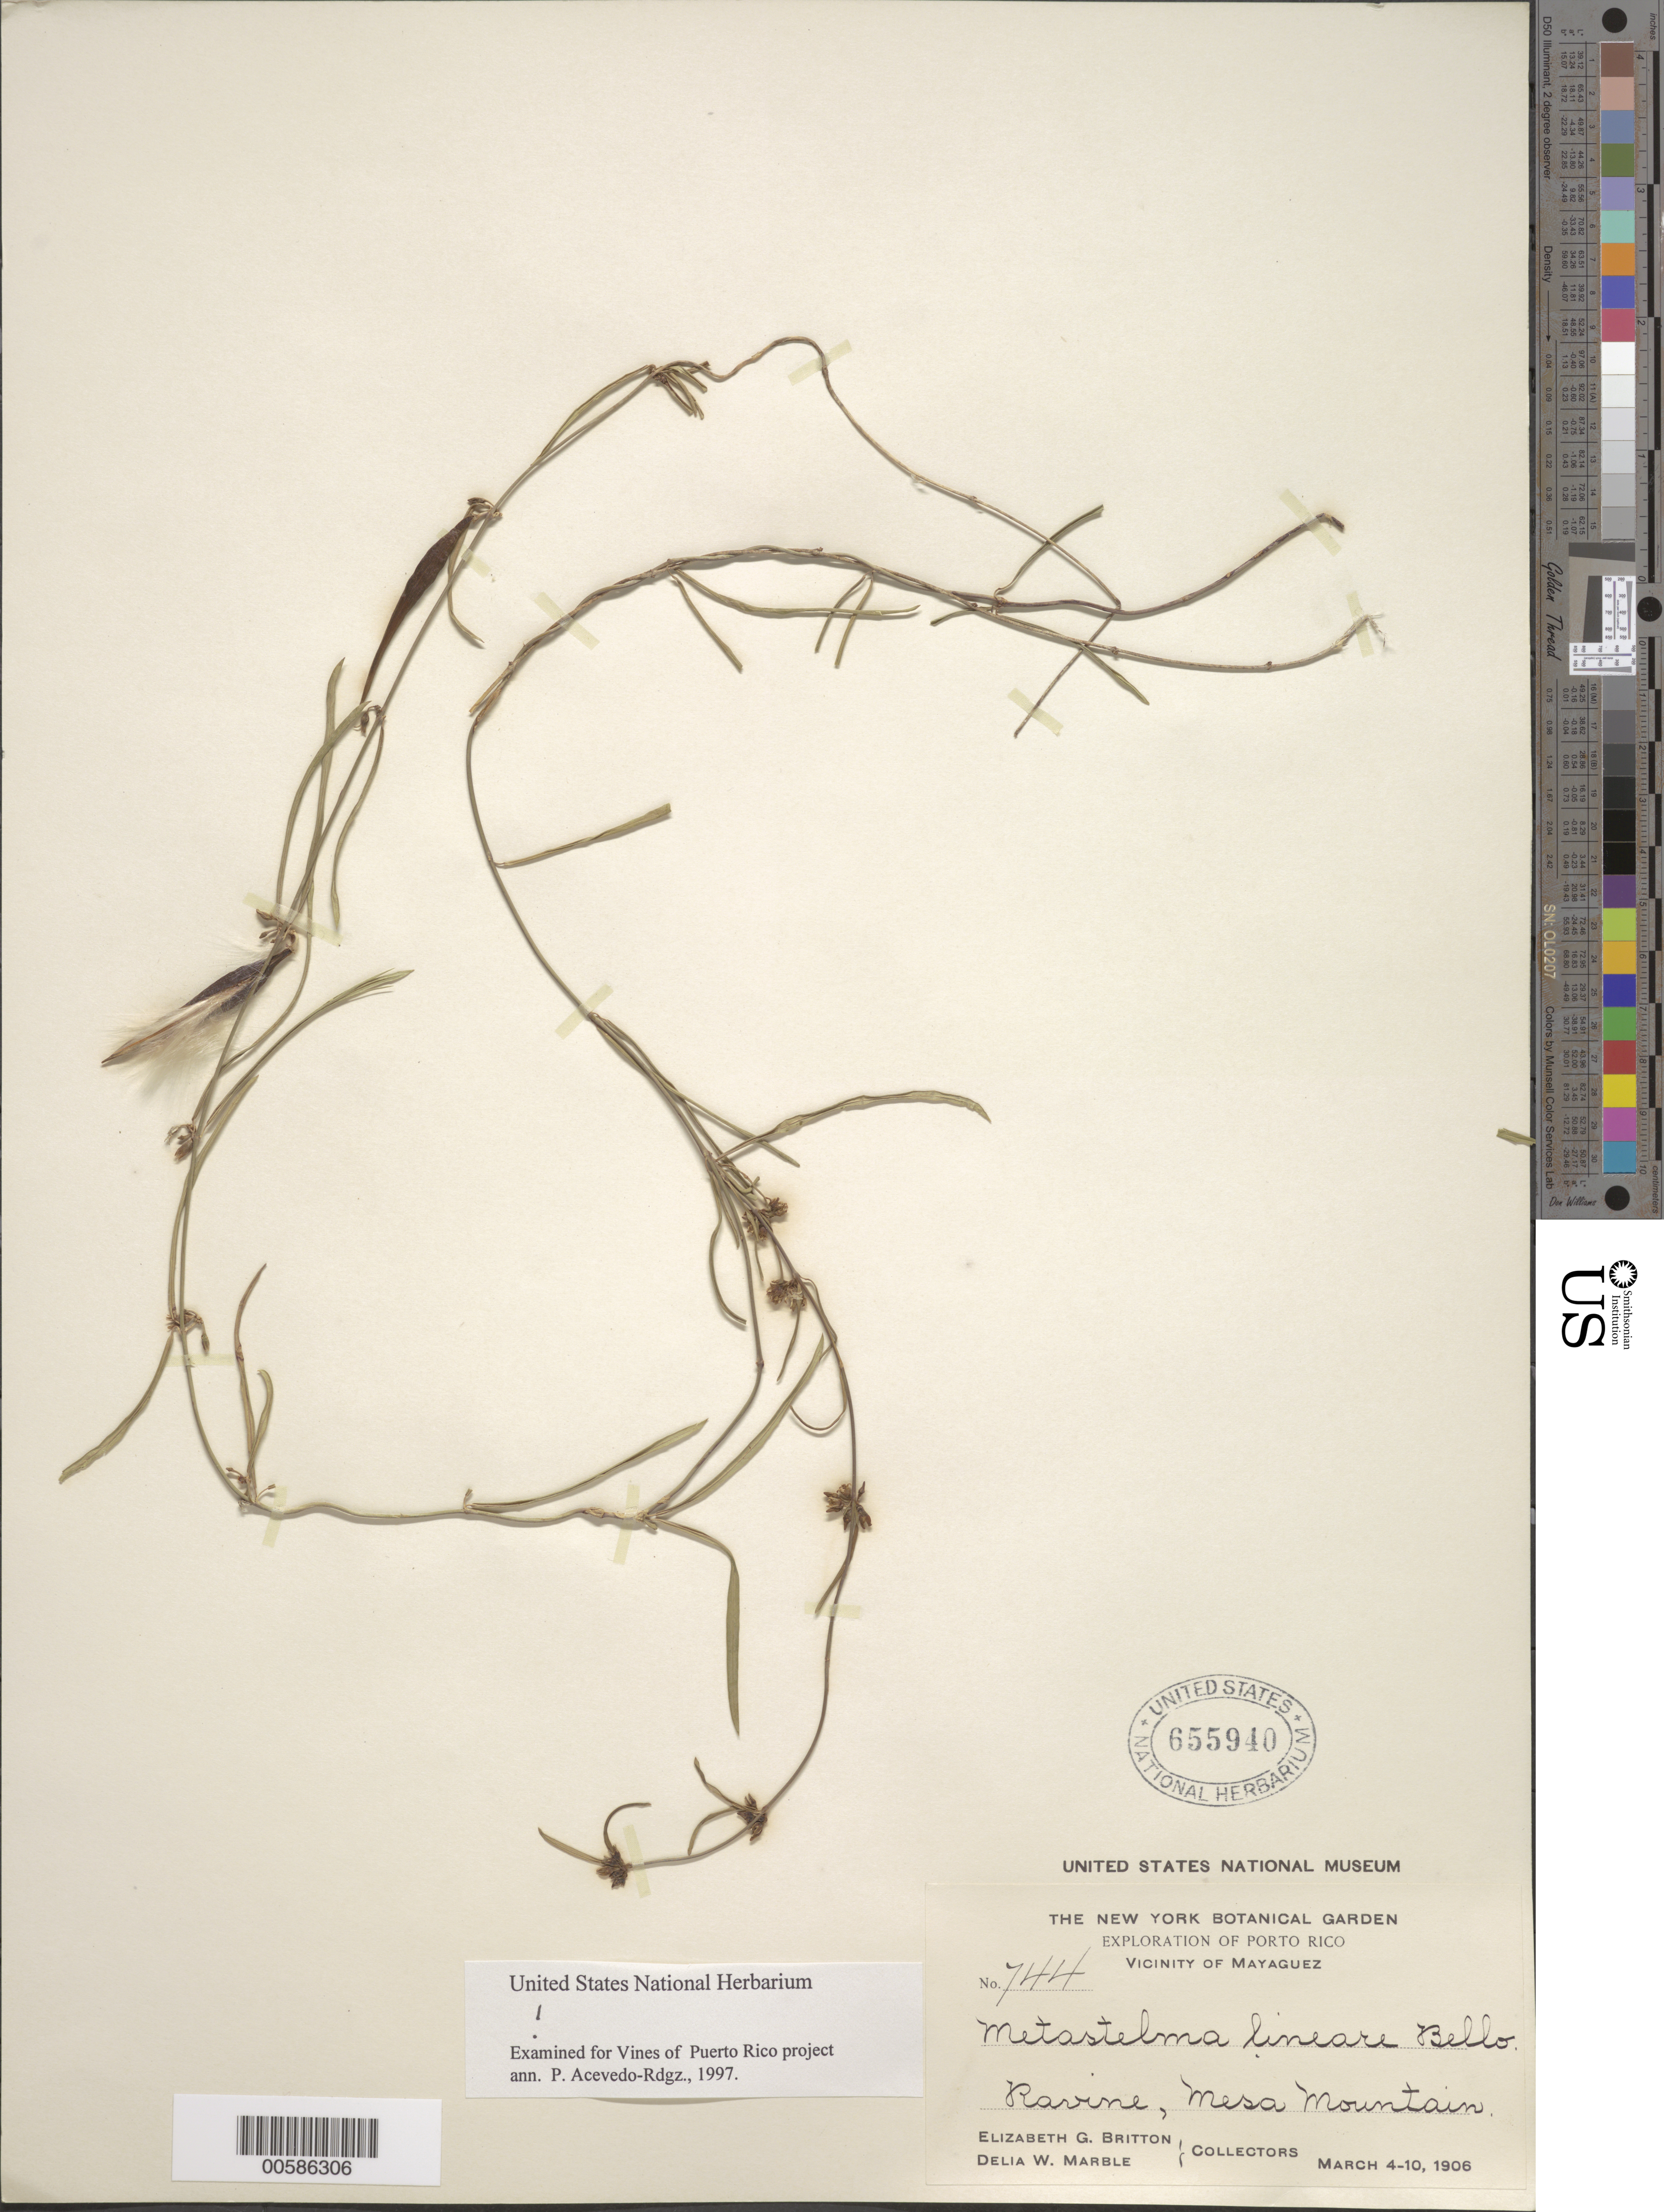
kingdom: Plantae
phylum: Tracheophyta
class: Magnoliopsida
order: Gentianales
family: Apocynaceae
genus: Metastelma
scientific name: Metastelma lineare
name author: Bello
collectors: E. G. Britton & D. W. Marble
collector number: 744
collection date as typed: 04 Mar 1906 to 10 Mar 1906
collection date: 1906-03-04/1906-03-10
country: Puerto Rico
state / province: Mayagüez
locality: vicinity of Mayaguez, Mesa Mountain.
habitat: ravine.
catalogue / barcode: US 655940